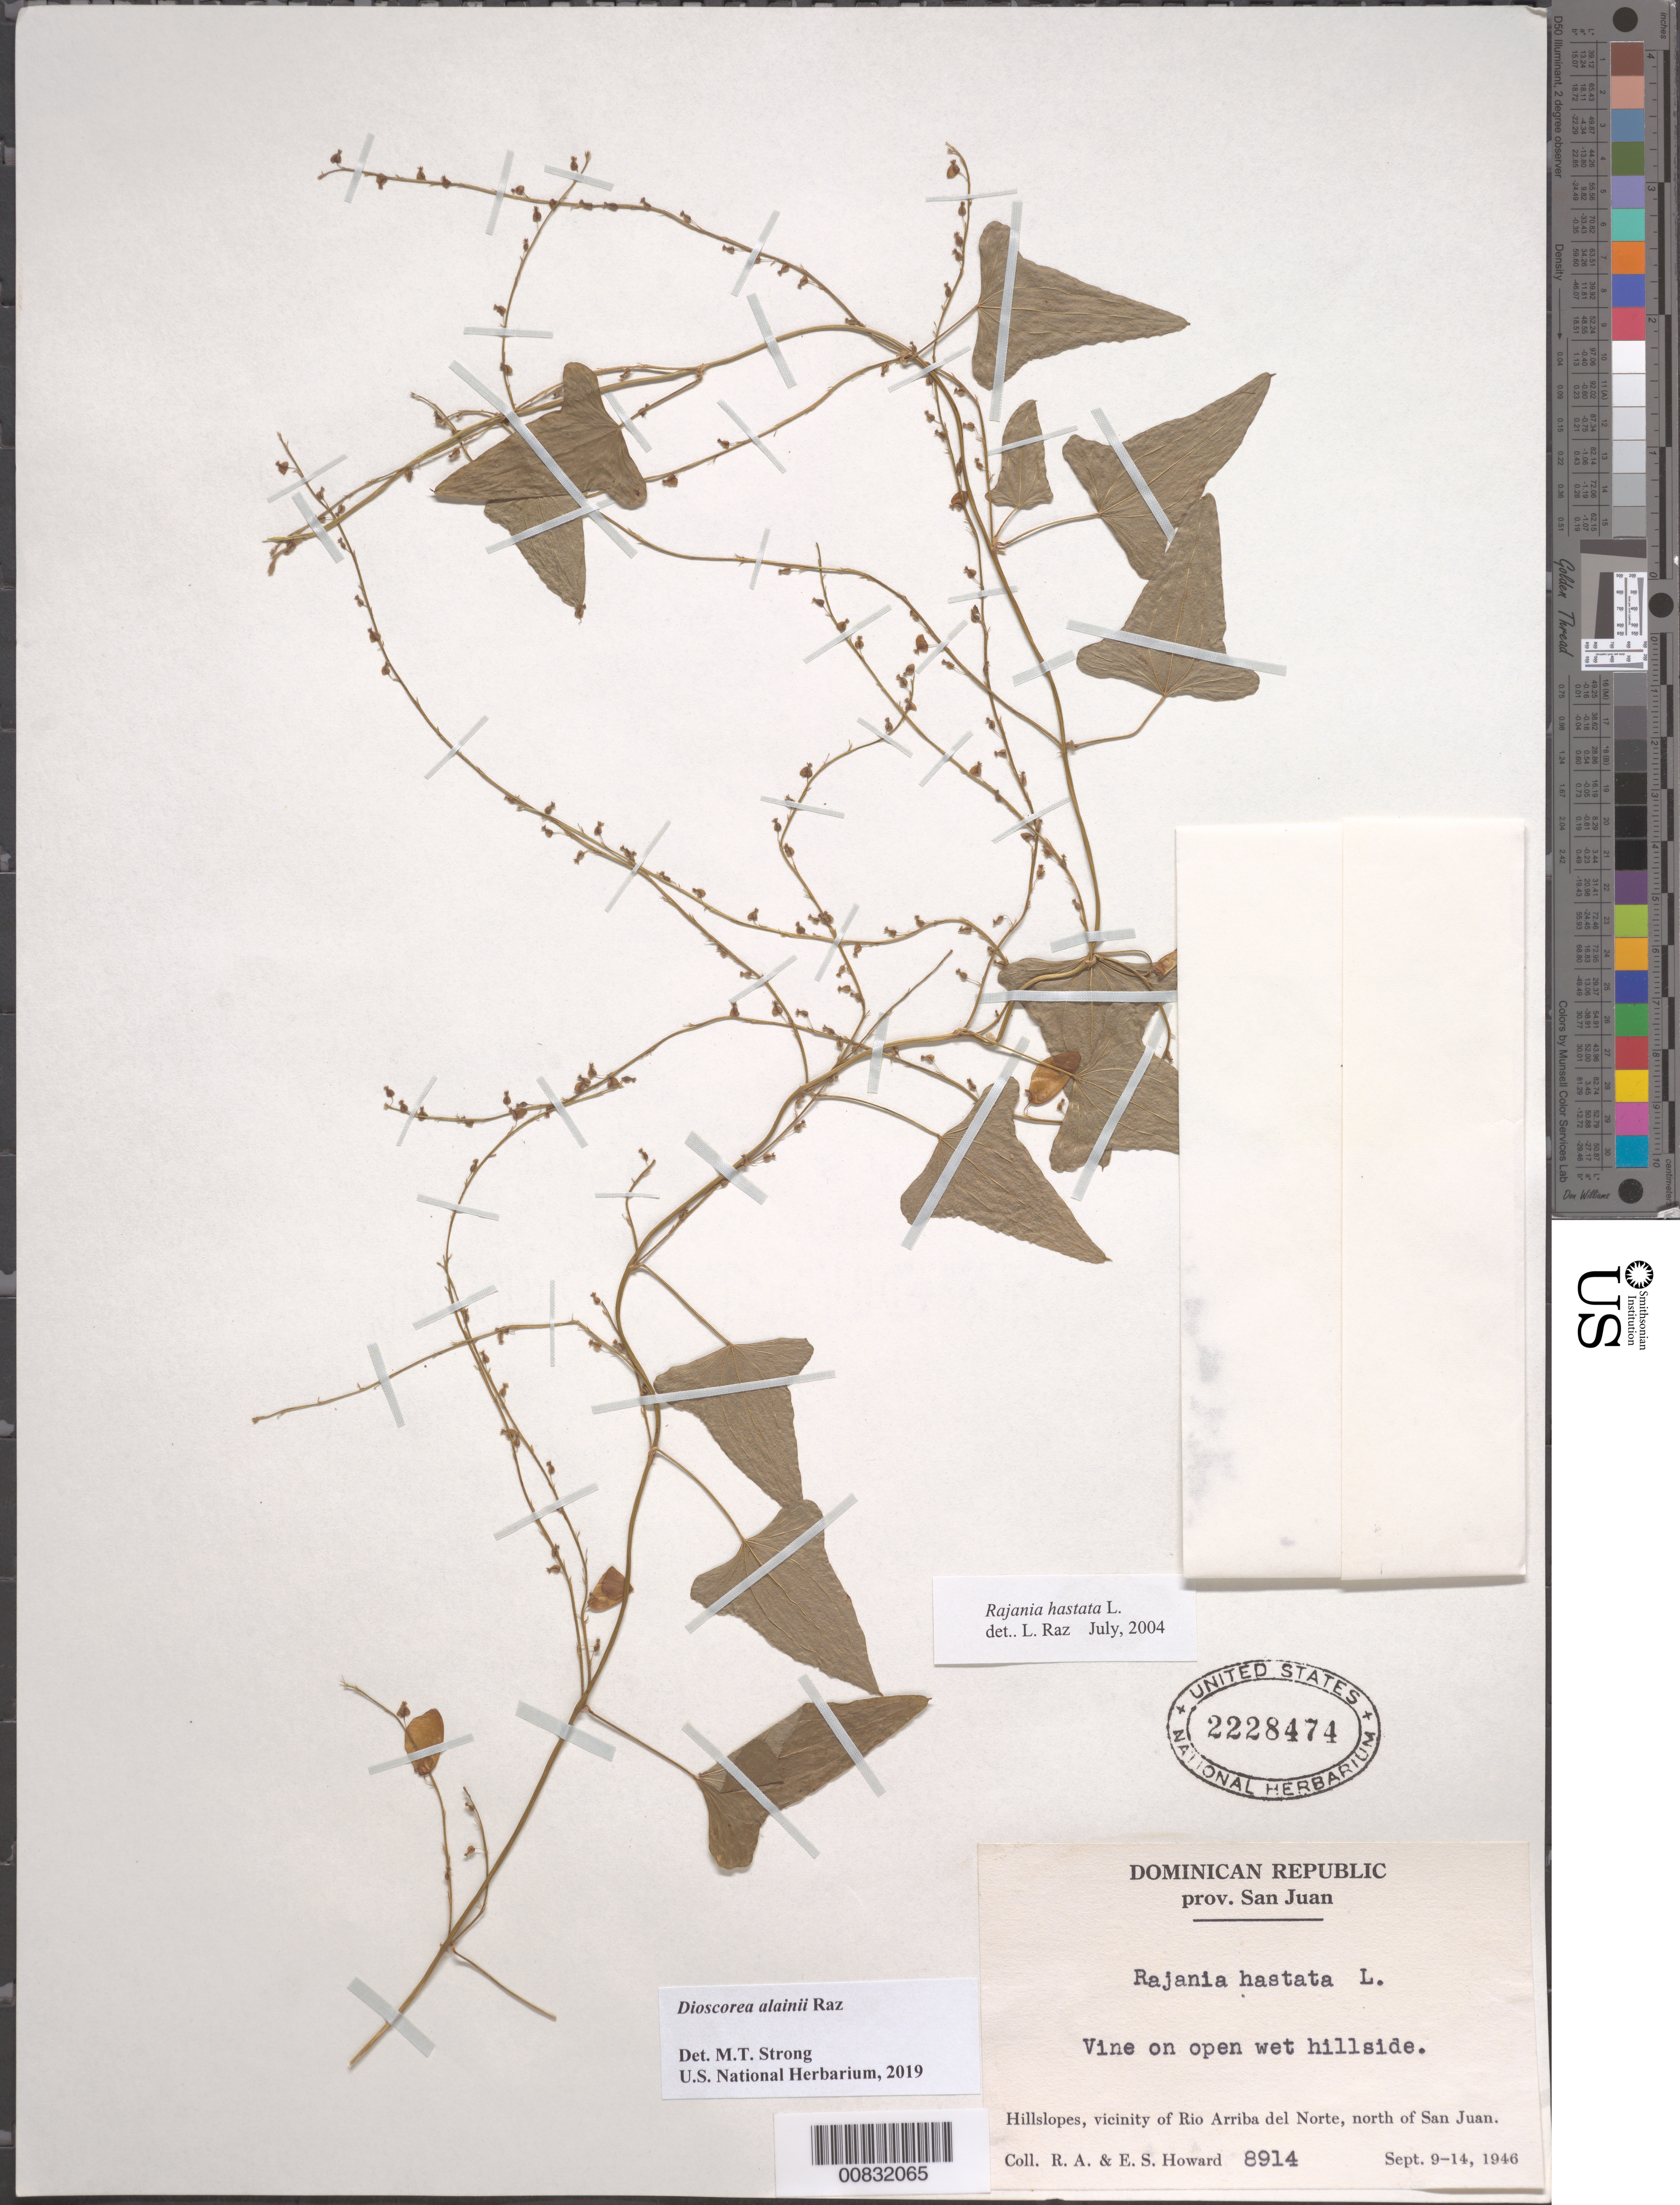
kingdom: Plantae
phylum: Tracheophyta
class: Liliopsida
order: Dioscoreales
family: Dioscoreaceae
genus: Dioscorea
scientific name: Dioscorea alainii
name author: Raz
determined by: Strong, M. T., (US), Smithsonian Institution - National Museum of Natural History (UNITED STATES)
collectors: R. A. Howard & E. S. Howard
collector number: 8914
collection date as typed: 09 Sep 1946 to 14 Sep 1946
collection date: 1946-09-09/1946-09-14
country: Dominican Republic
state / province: San Juan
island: Hispaniola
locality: Vicinity of Río Arriba del Norte, north of San Juan. Hillslopes.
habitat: On open wet hillside.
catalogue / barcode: US 2228474